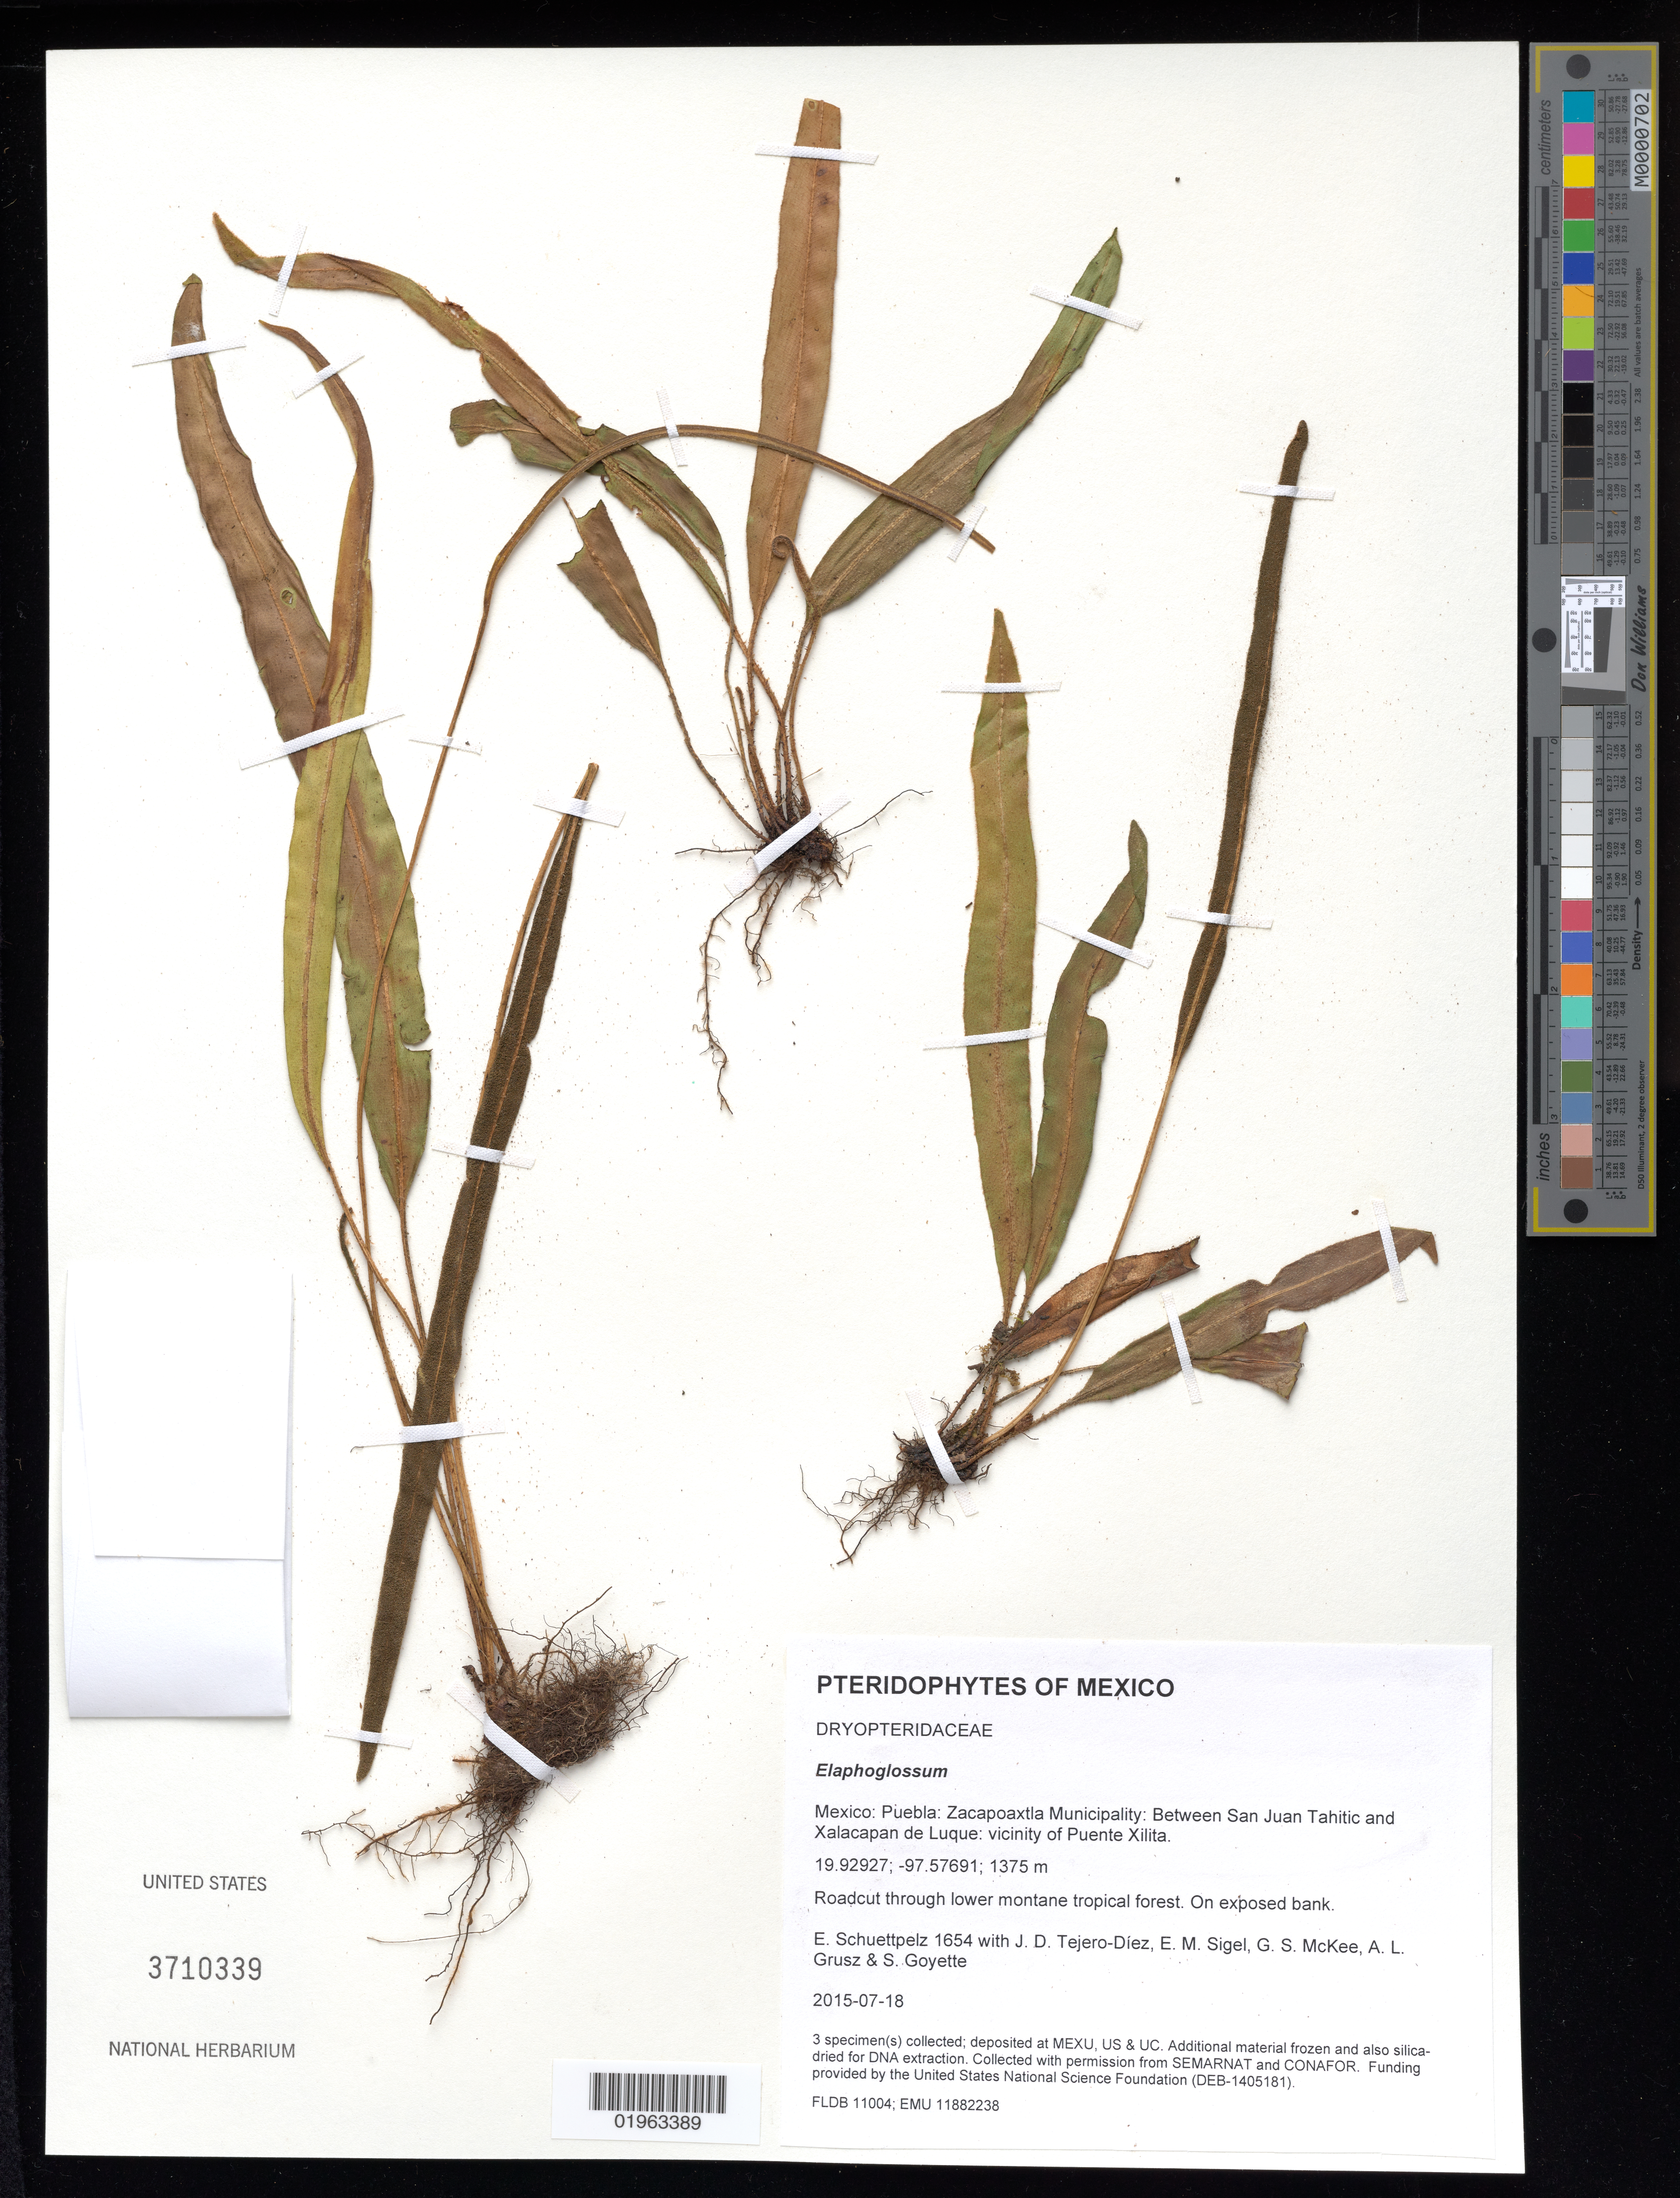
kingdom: Plantae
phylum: Tracheophyta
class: Polypodiopsida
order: Polypodiales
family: Dryopteridaceae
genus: Elaphoglossum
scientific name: Elaphoglossum schiedei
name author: (Kunze) T. Moore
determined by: Martinez-Becerril, Ana G.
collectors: E. Schuettpelz, D. Tejero-Díez, E. M. Sigel, G. S. McKee & A. Grusz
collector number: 1654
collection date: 2015-07-18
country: Mexico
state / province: Puebla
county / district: Zacapoaxtla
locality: Between San Juan Tahitic and Xalacapan de Luque: vicinity of Puente Xilita.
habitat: Roadcut through lower montane tropical forest.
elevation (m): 1375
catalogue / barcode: US 3710339